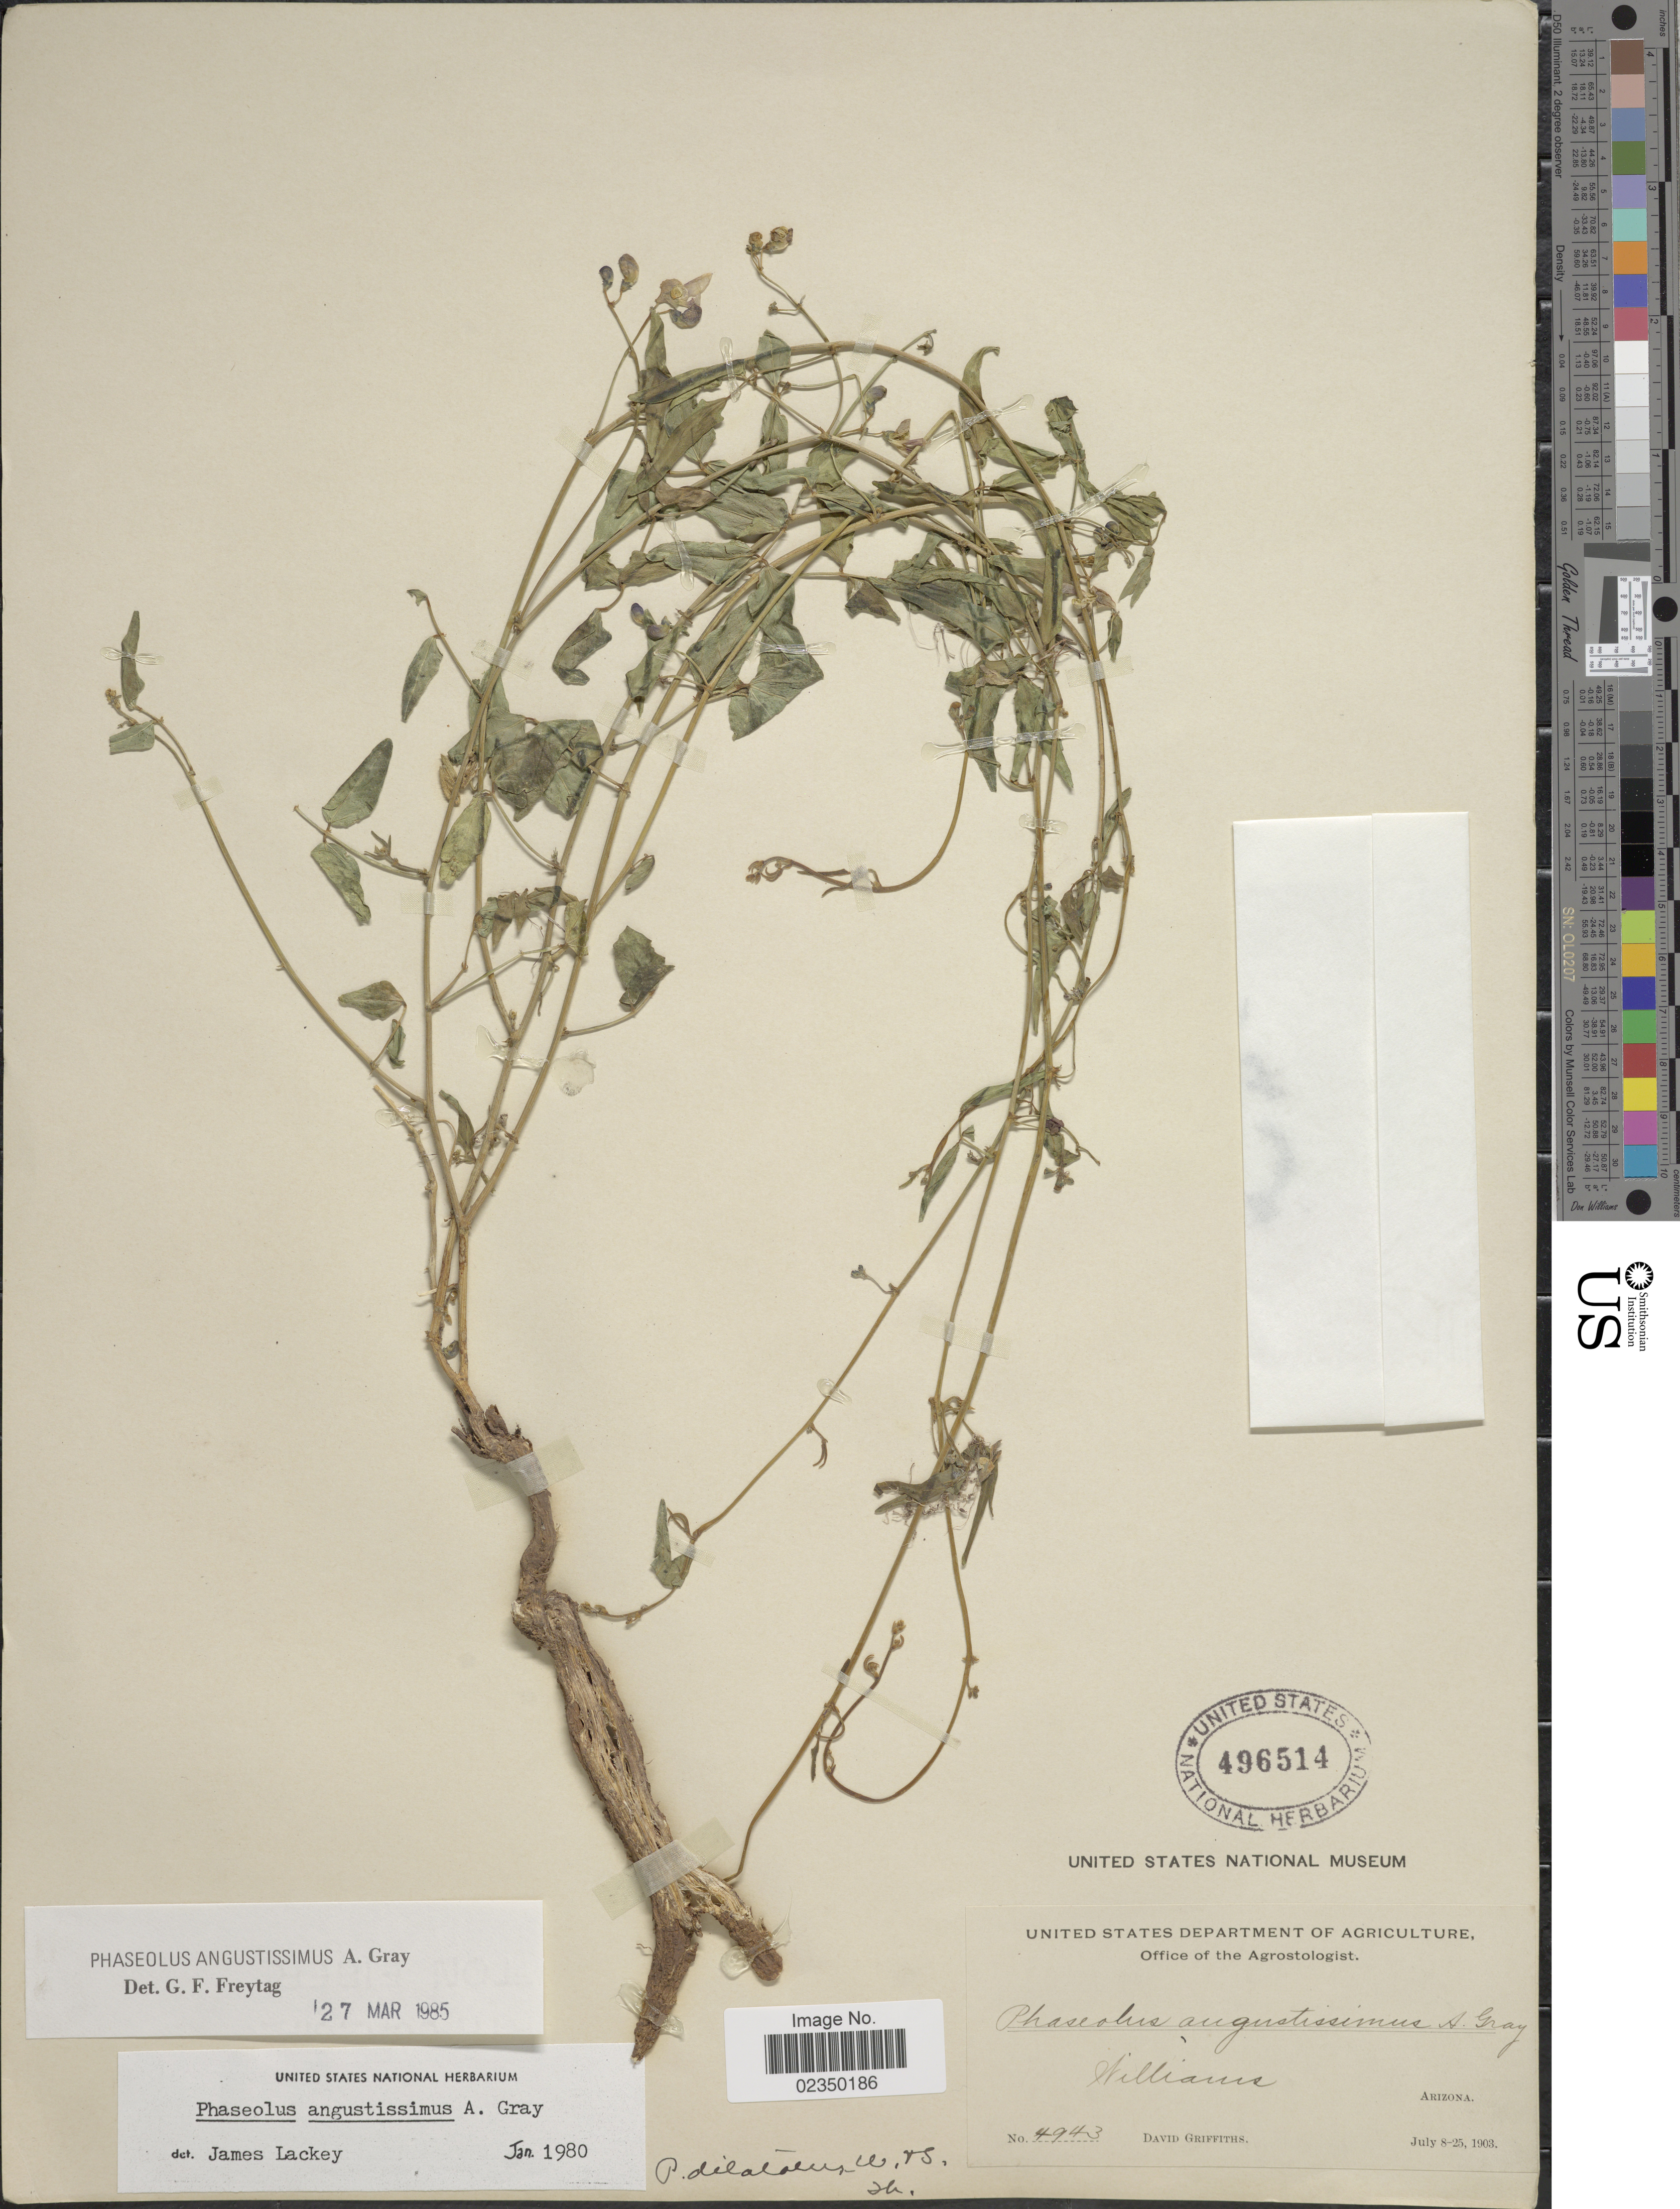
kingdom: Plantae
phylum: Tracheophyta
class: Magnoliopsida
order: Fabales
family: Fabaceae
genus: Phaseolus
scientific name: Phaseolus angustissimus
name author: A. Gray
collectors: D. Griffiths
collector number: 4943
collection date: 1903-07-08/1903-07-25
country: United States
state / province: Arizona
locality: Williams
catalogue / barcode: US 496514